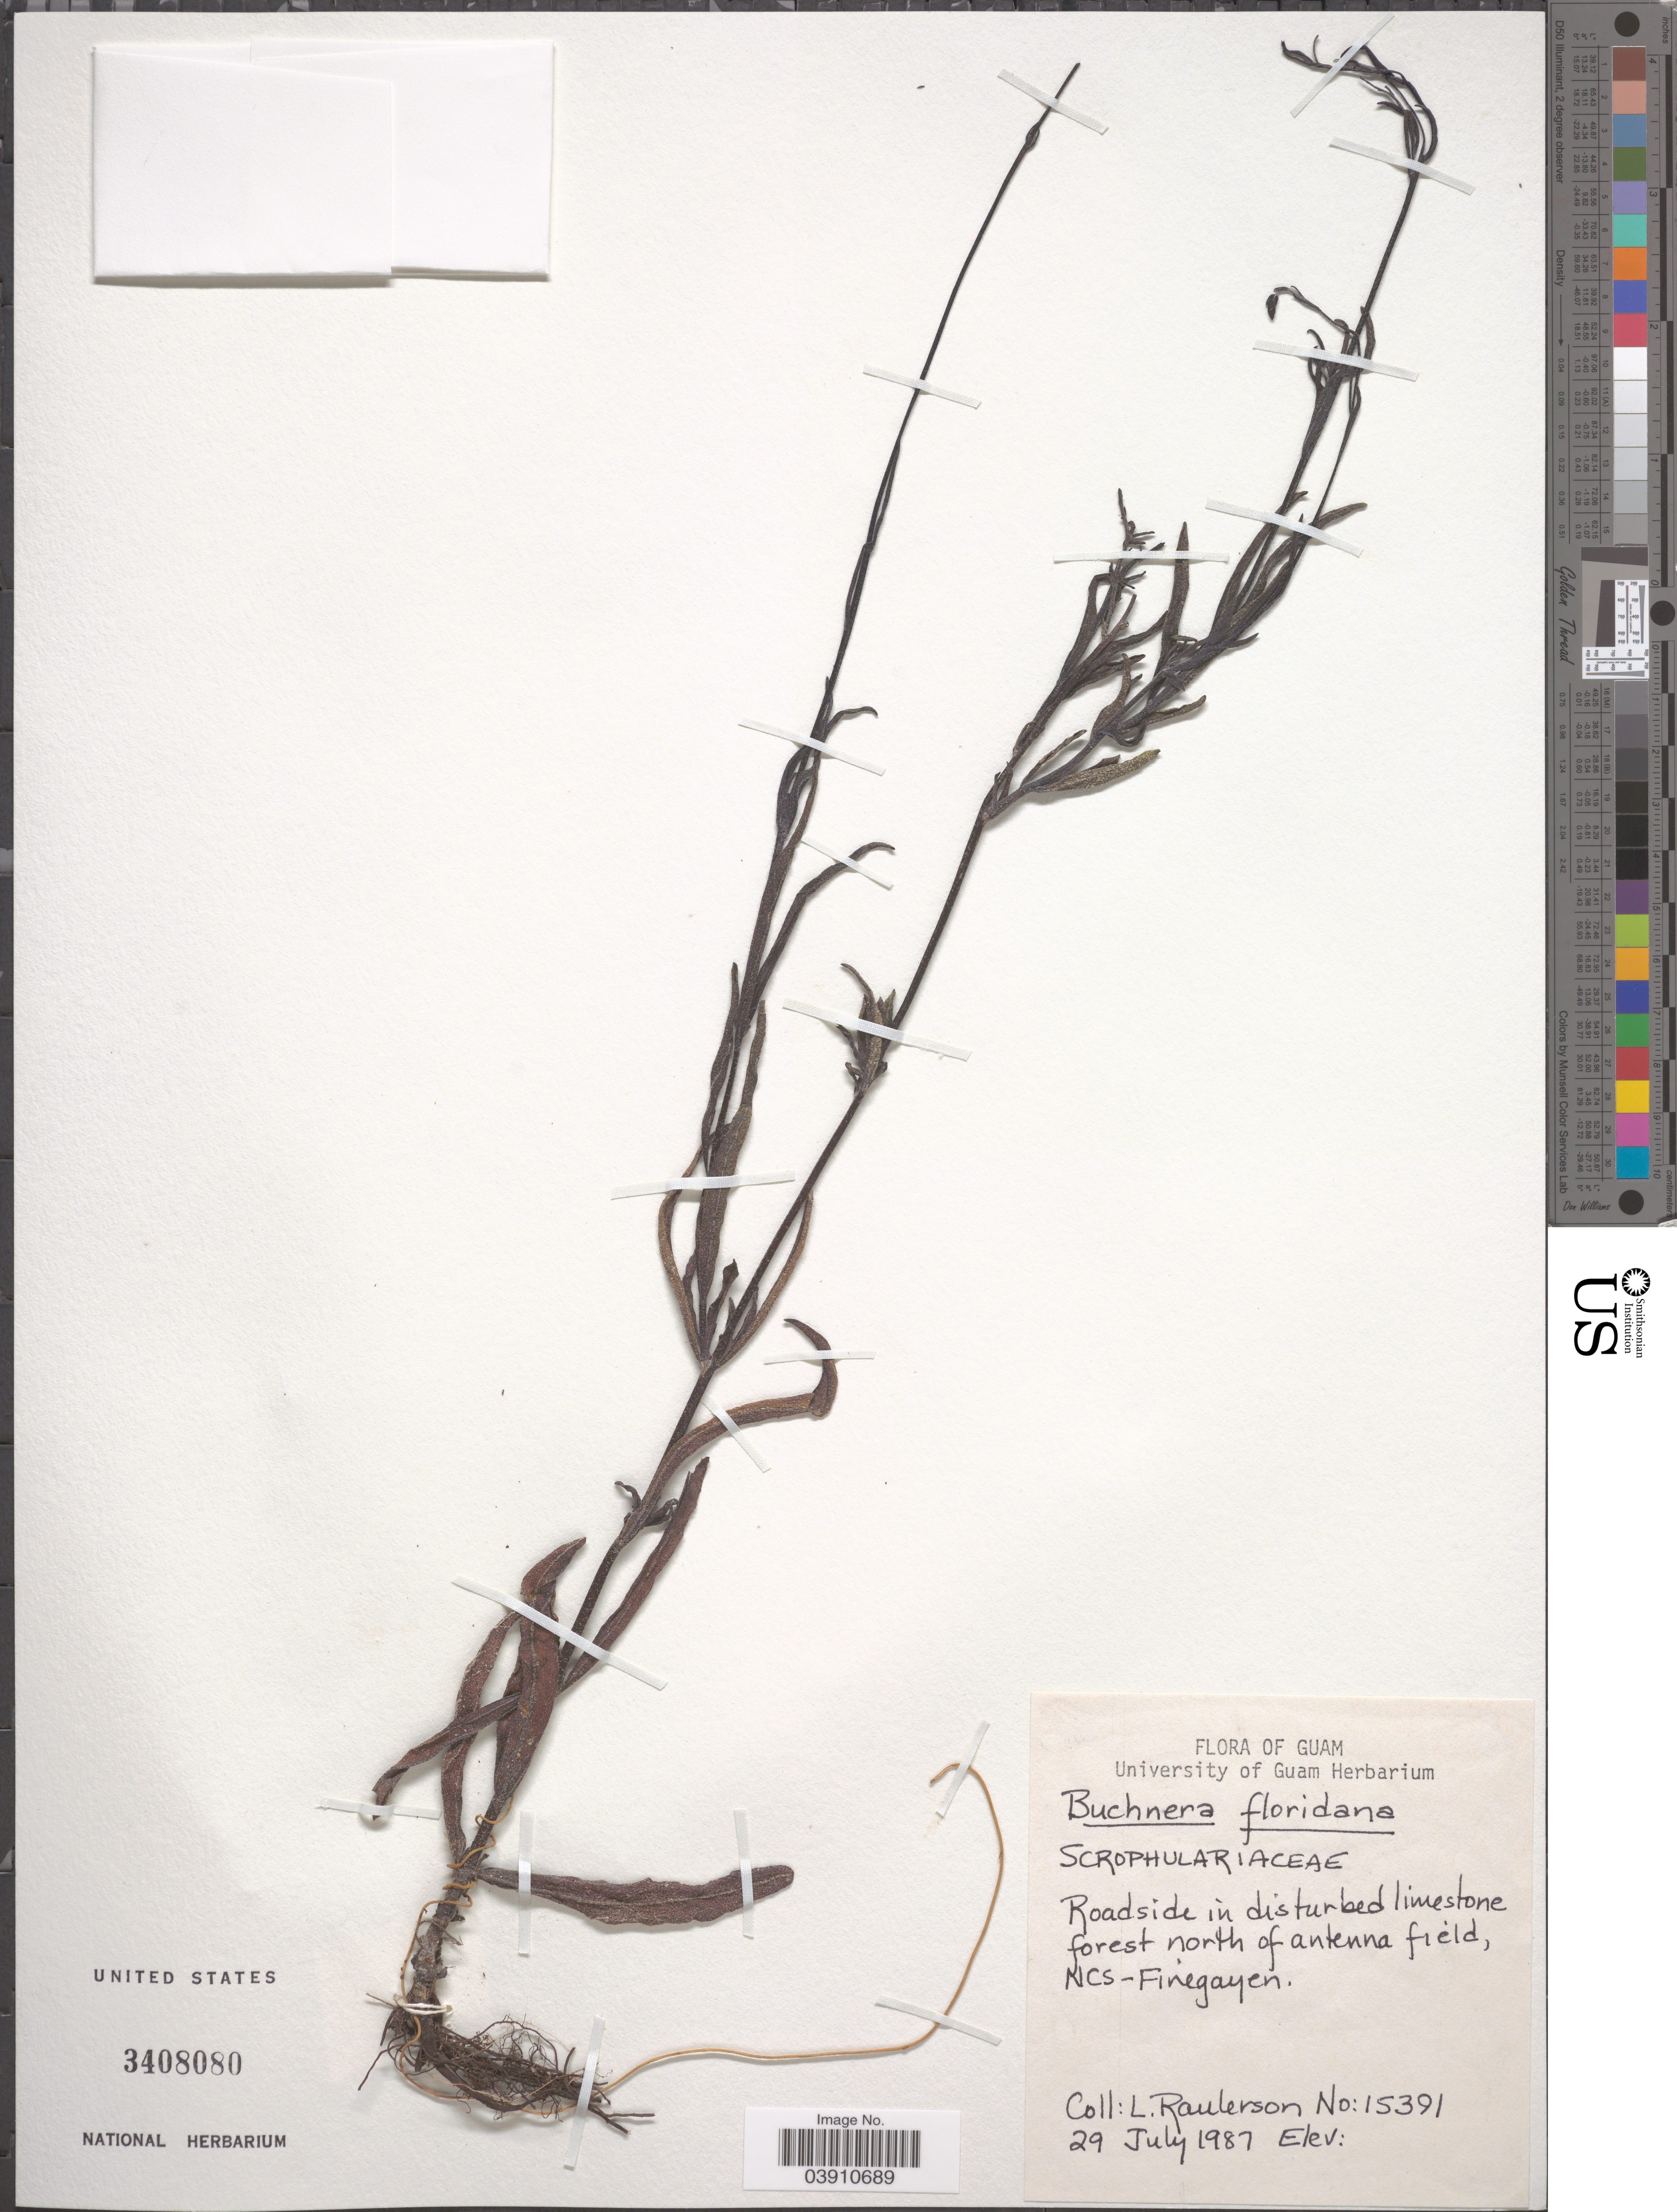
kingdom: Plantae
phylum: Tracheophyta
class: Magnoliopsida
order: Lamiales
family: Orobanchaceae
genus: Buchnera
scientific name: Buchnera floridana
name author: Gand.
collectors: L. Raulerson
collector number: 15391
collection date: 1987-07-29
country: Guam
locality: Roadside in disturbed limestone forest north of antenna field, NCS-Finegayen.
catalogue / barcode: US 3408080